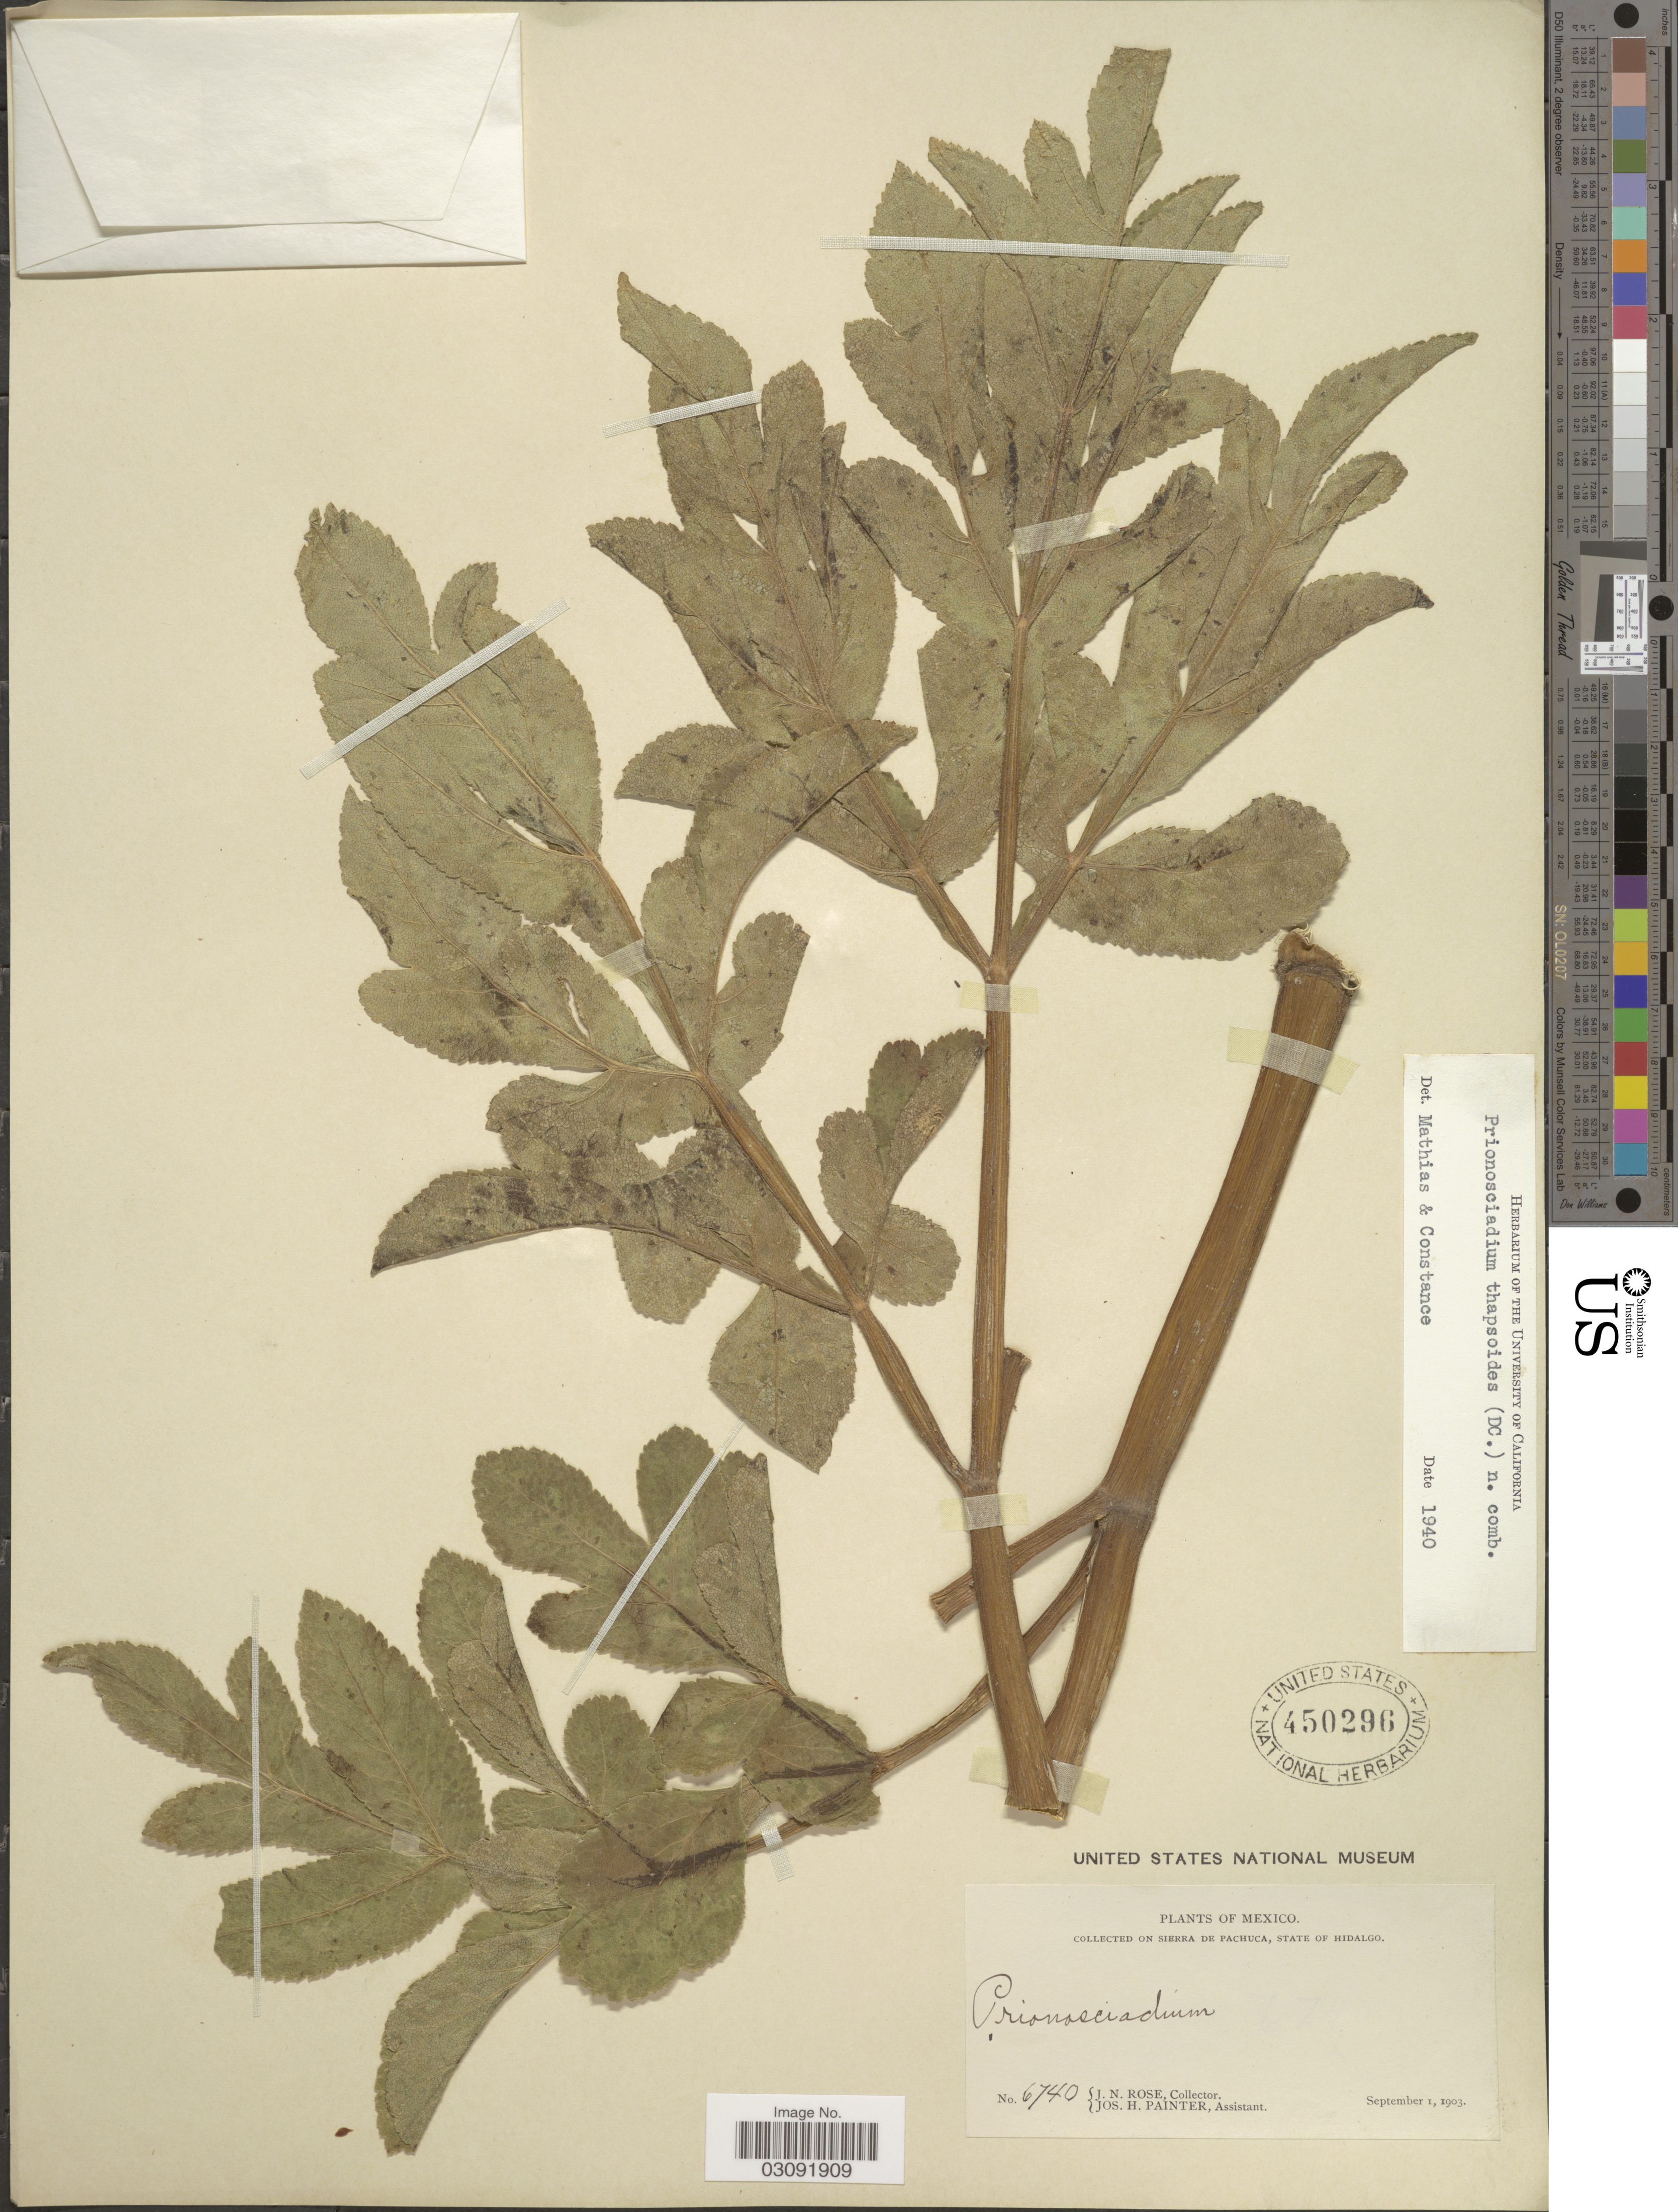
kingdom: Plantae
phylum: Tracheophyta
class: Magnoliopsida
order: Apiales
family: Apiaceae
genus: Prionosciadium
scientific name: Prionosciadium thapsoides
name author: (DC.)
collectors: J. N. Rose & J. H. Painter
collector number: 6740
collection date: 1903-09-01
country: Mexico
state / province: Hidalgo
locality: On Sierra de Pachuca.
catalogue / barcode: US 150296